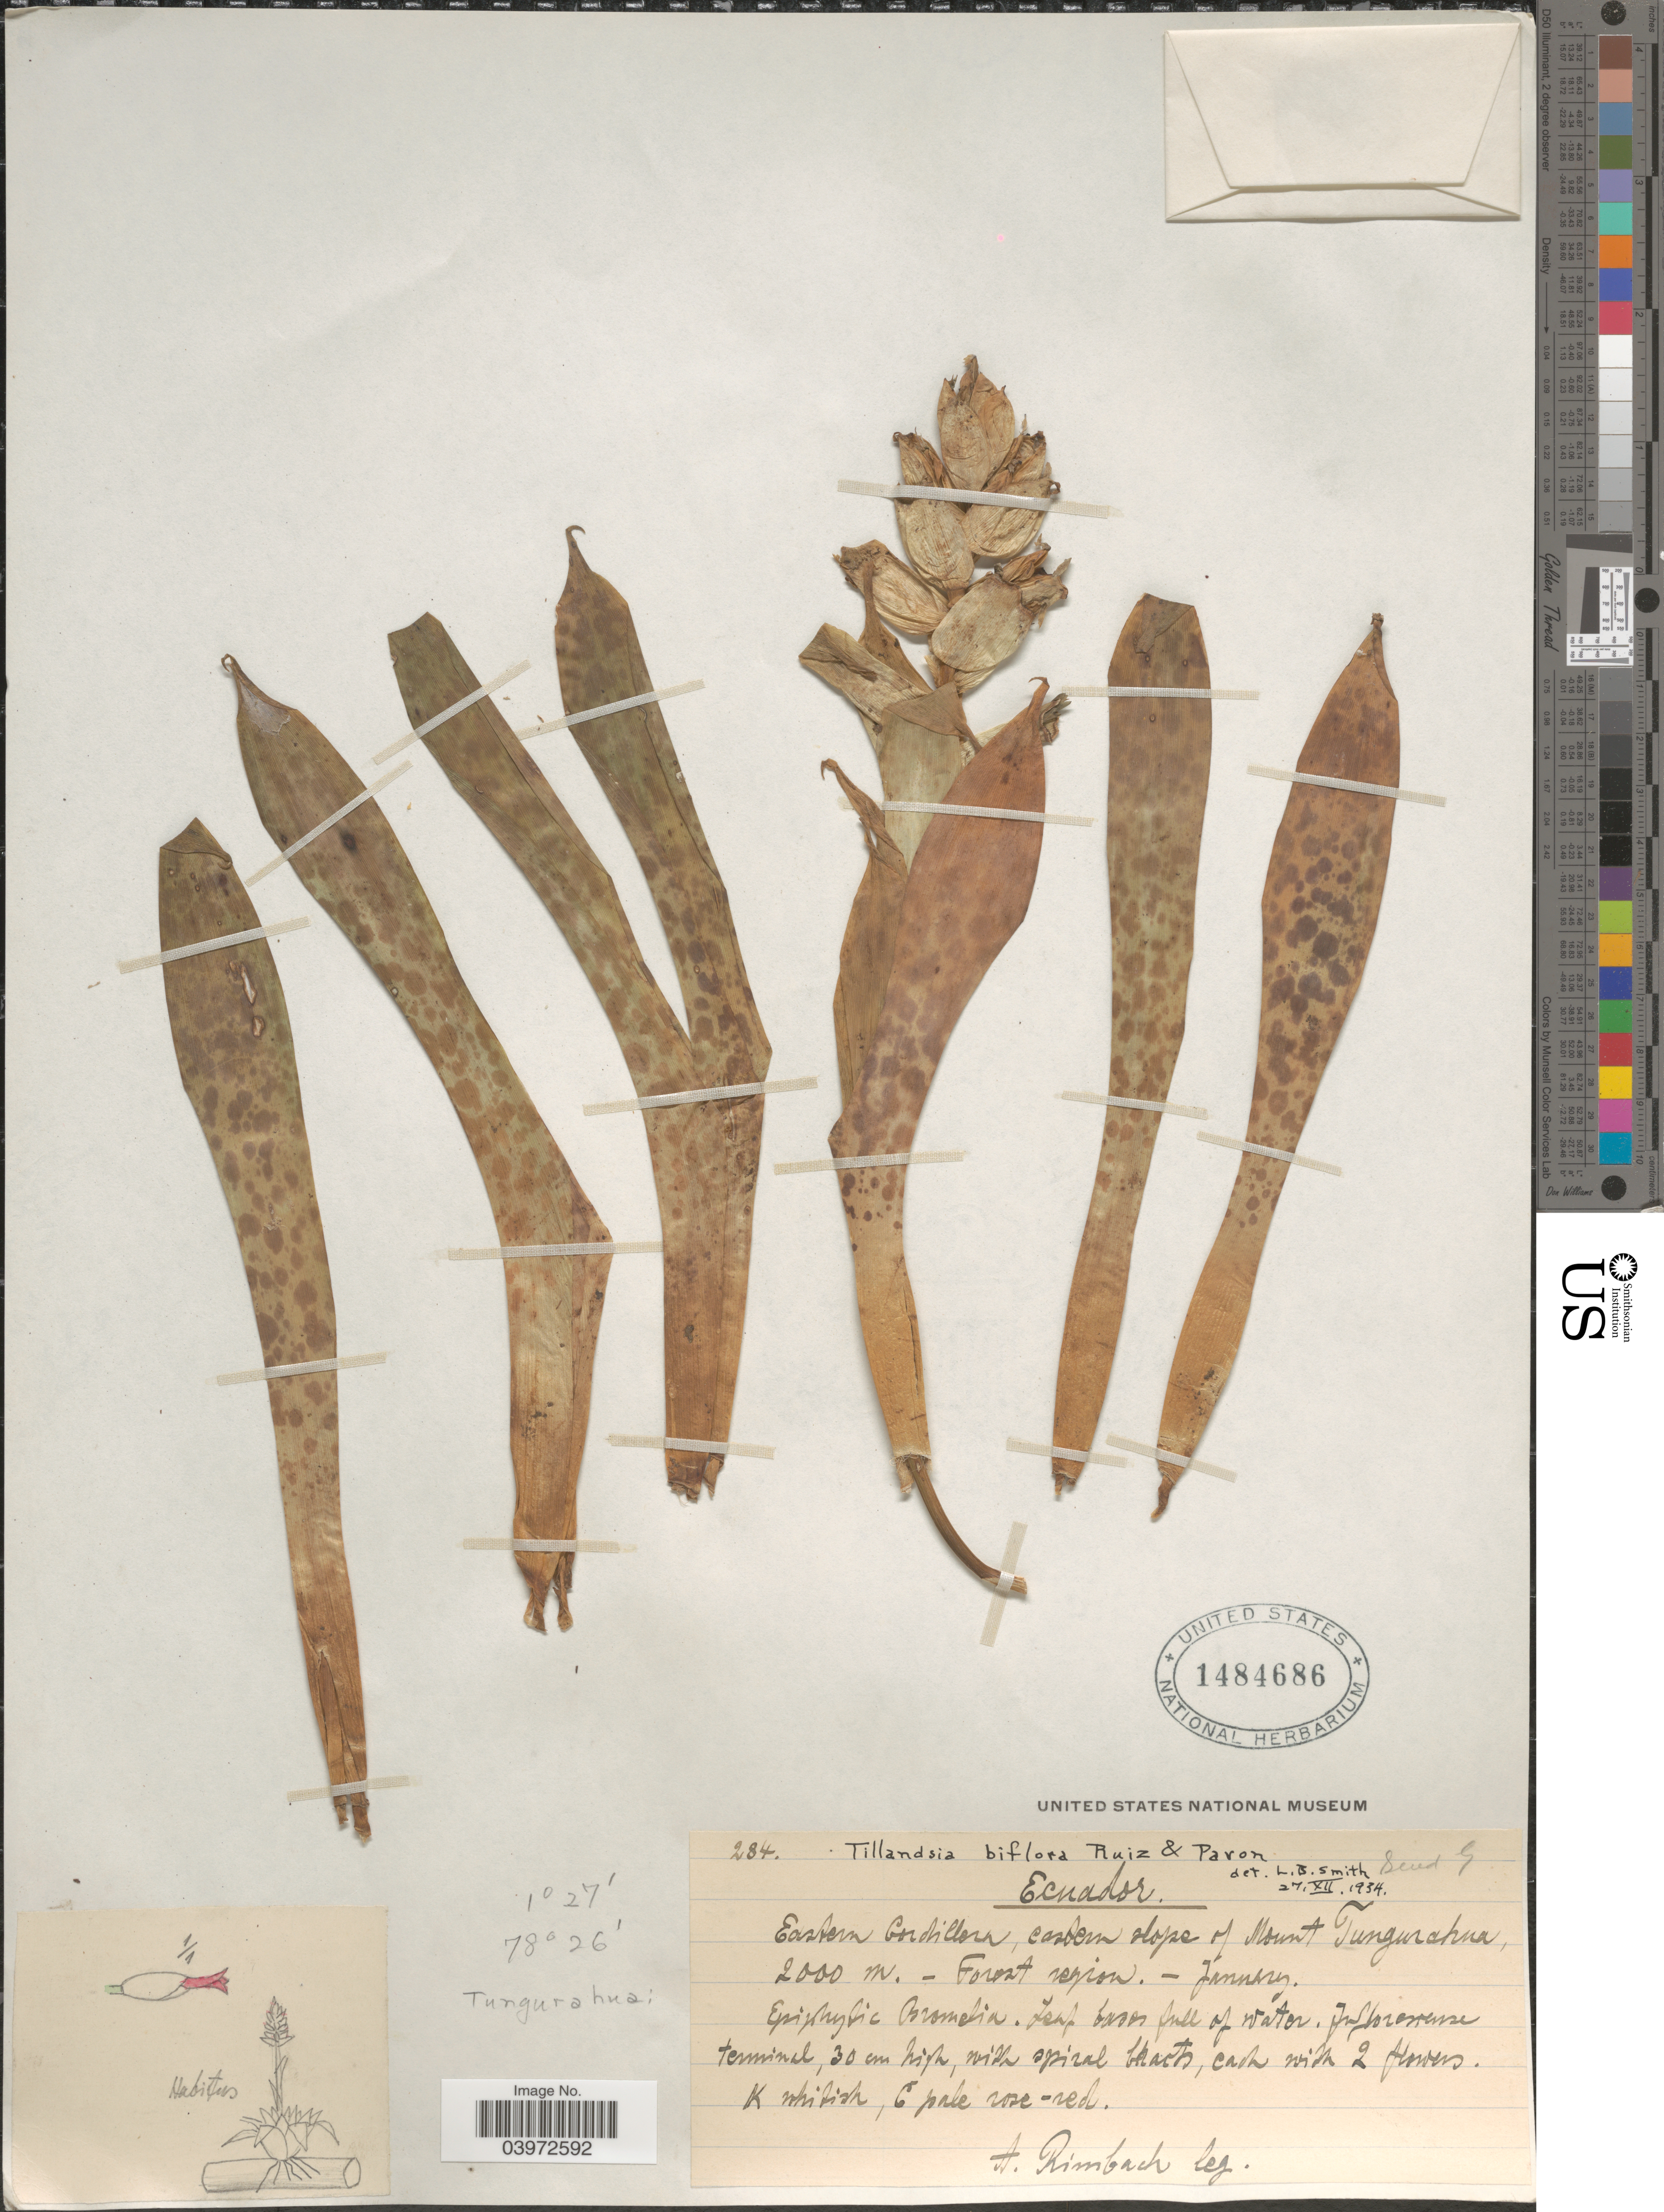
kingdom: Plantae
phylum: Tracheophyta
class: Liliopsida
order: Poales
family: Bromeliaceae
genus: Tillandsia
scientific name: Tillandsia biflora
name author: Ruiz & Pav.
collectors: A. Rimbach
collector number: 284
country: Ecuador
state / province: Tungurahua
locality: Eastern Cordillera, eastern slope of Mount Tungurahua. Forest region.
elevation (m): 2000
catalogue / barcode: US 1484686